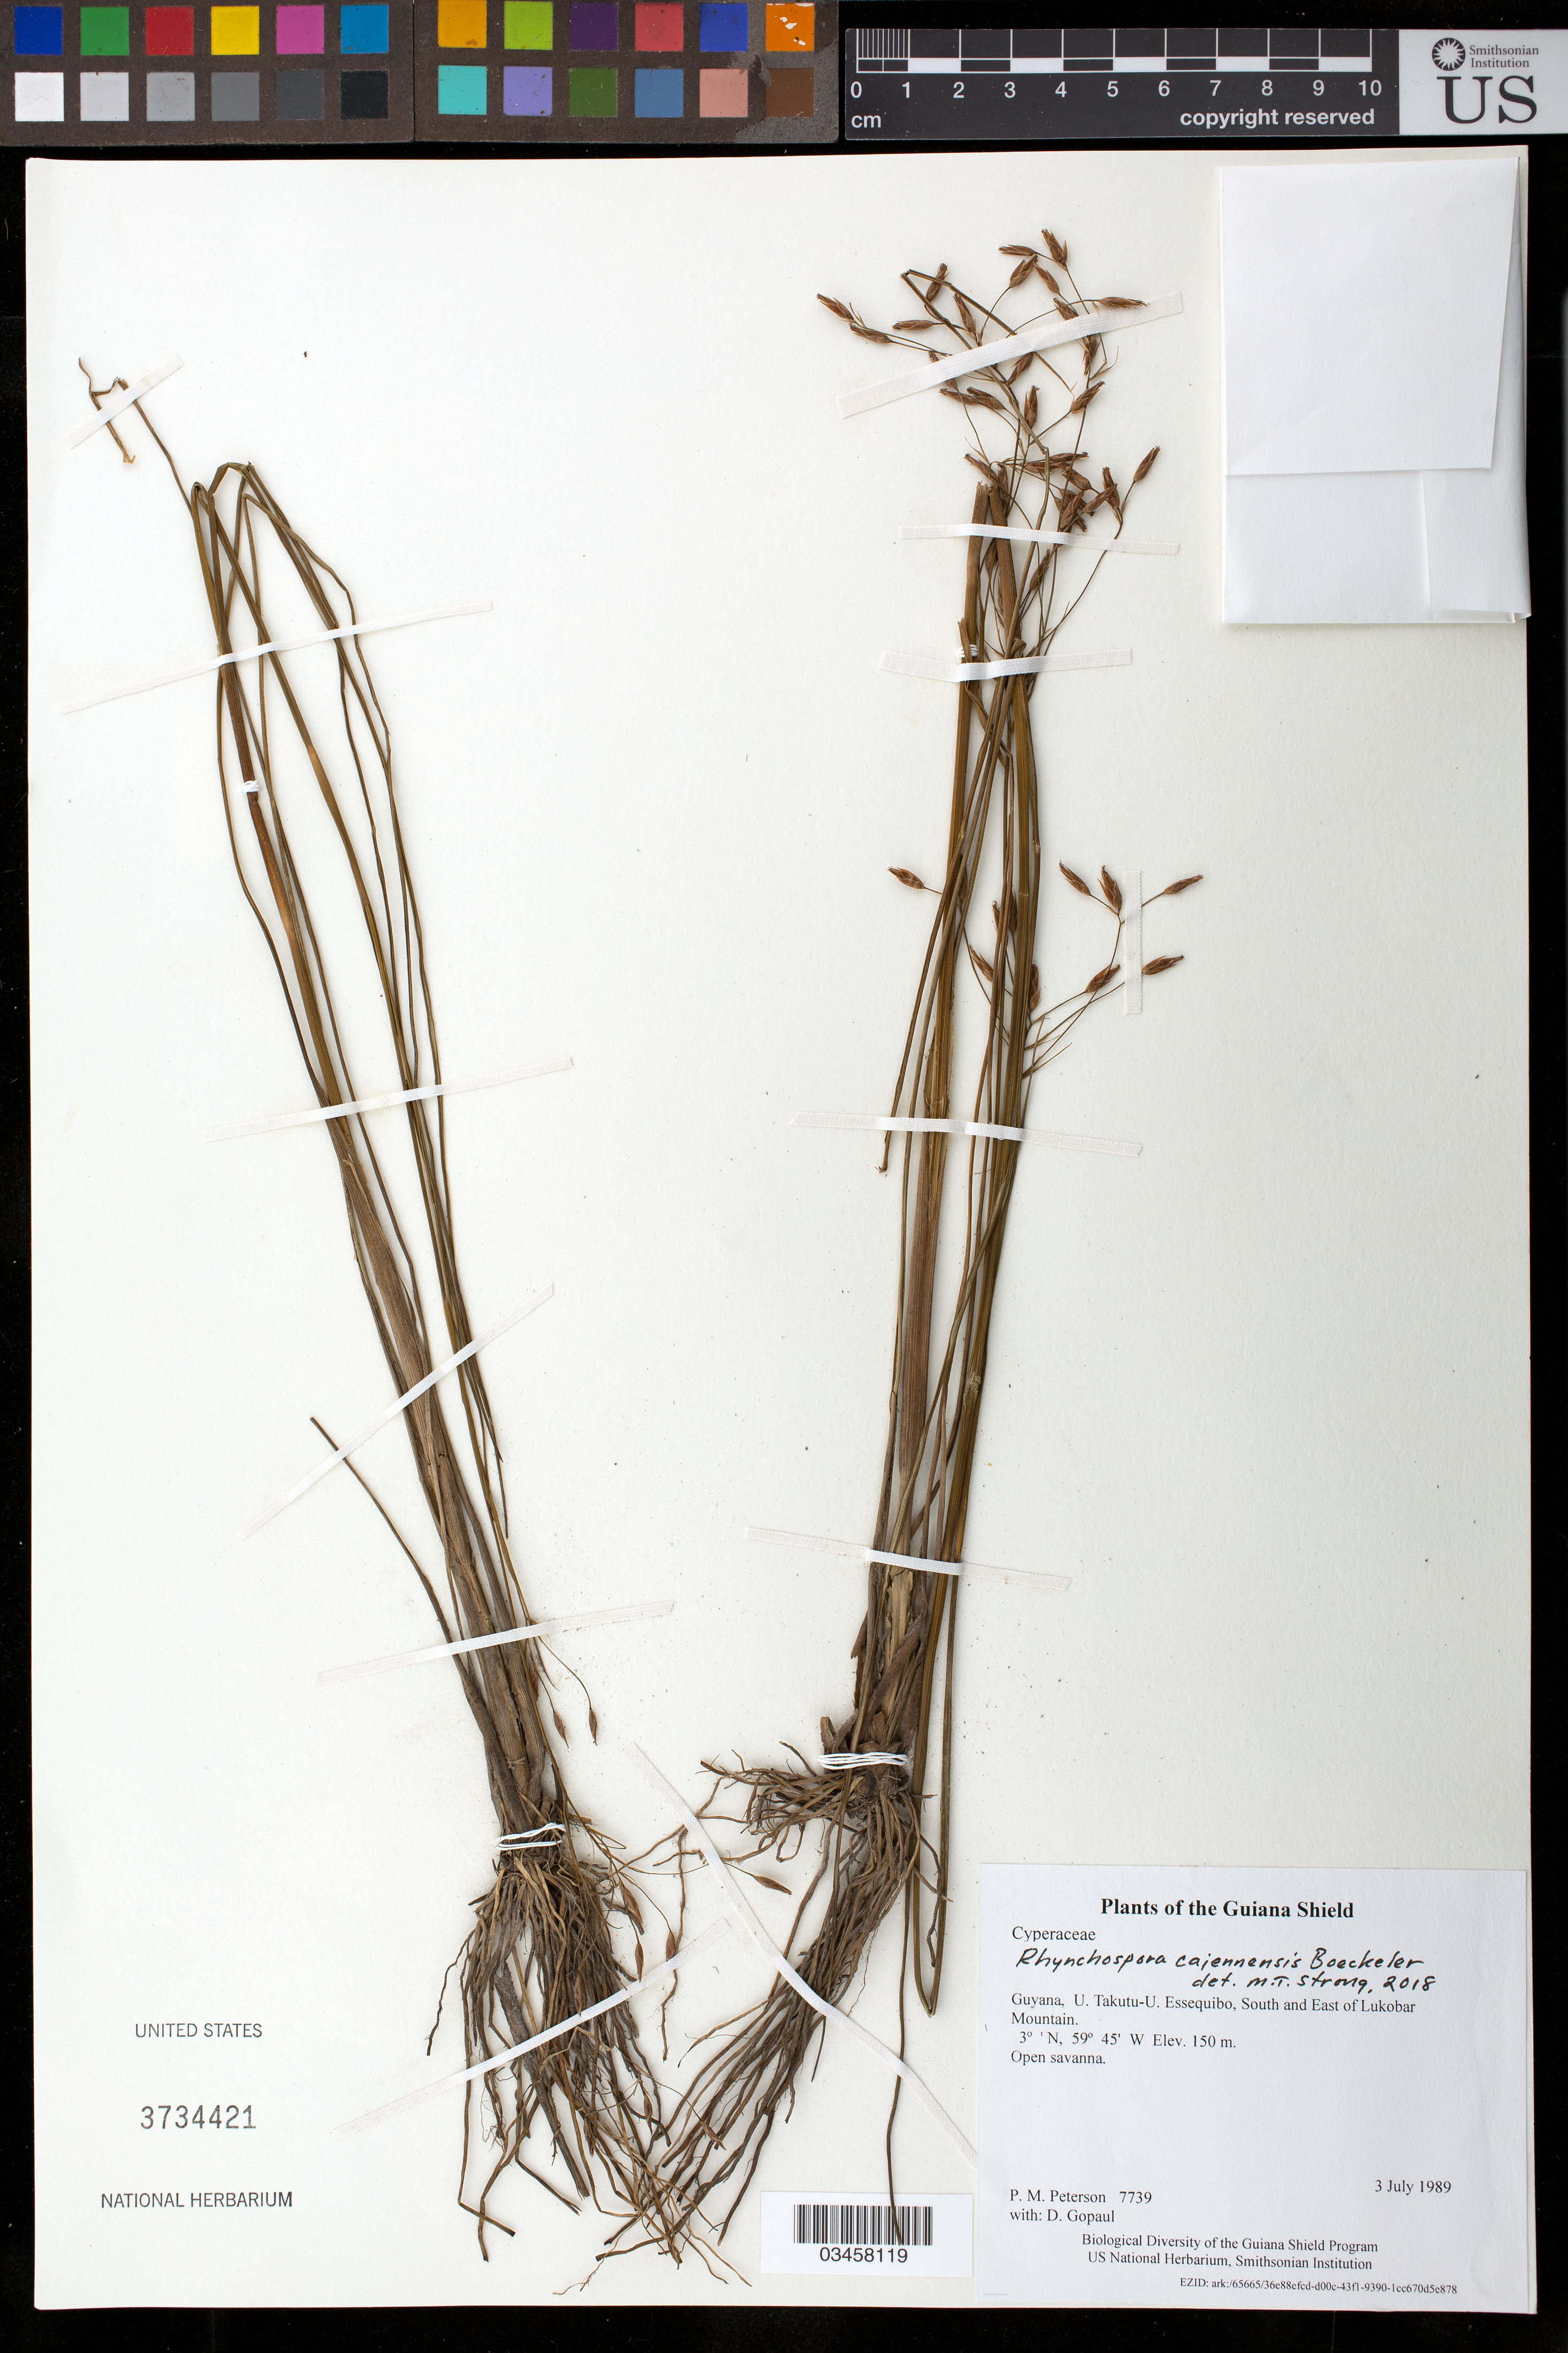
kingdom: Plantae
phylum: Tracheophyta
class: Liliopsida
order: Poales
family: Cyperaceae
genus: Rhynchospora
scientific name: Rhynchospora cajennensis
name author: Boeckeler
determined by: Strong, Mark T., (BOT), Smithsonian Institution - National Museum of Natural History (UNITED STATES)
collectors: P. M. Peterson & D. Gopaul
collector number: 7739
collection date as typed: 3 July 1989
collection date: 1989-07-03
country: Guyana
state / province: U. Takutu-U. Essequibo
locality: South and East of Lukobar Mountain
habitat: Open savanna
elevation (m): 150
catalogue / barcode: US 3734421